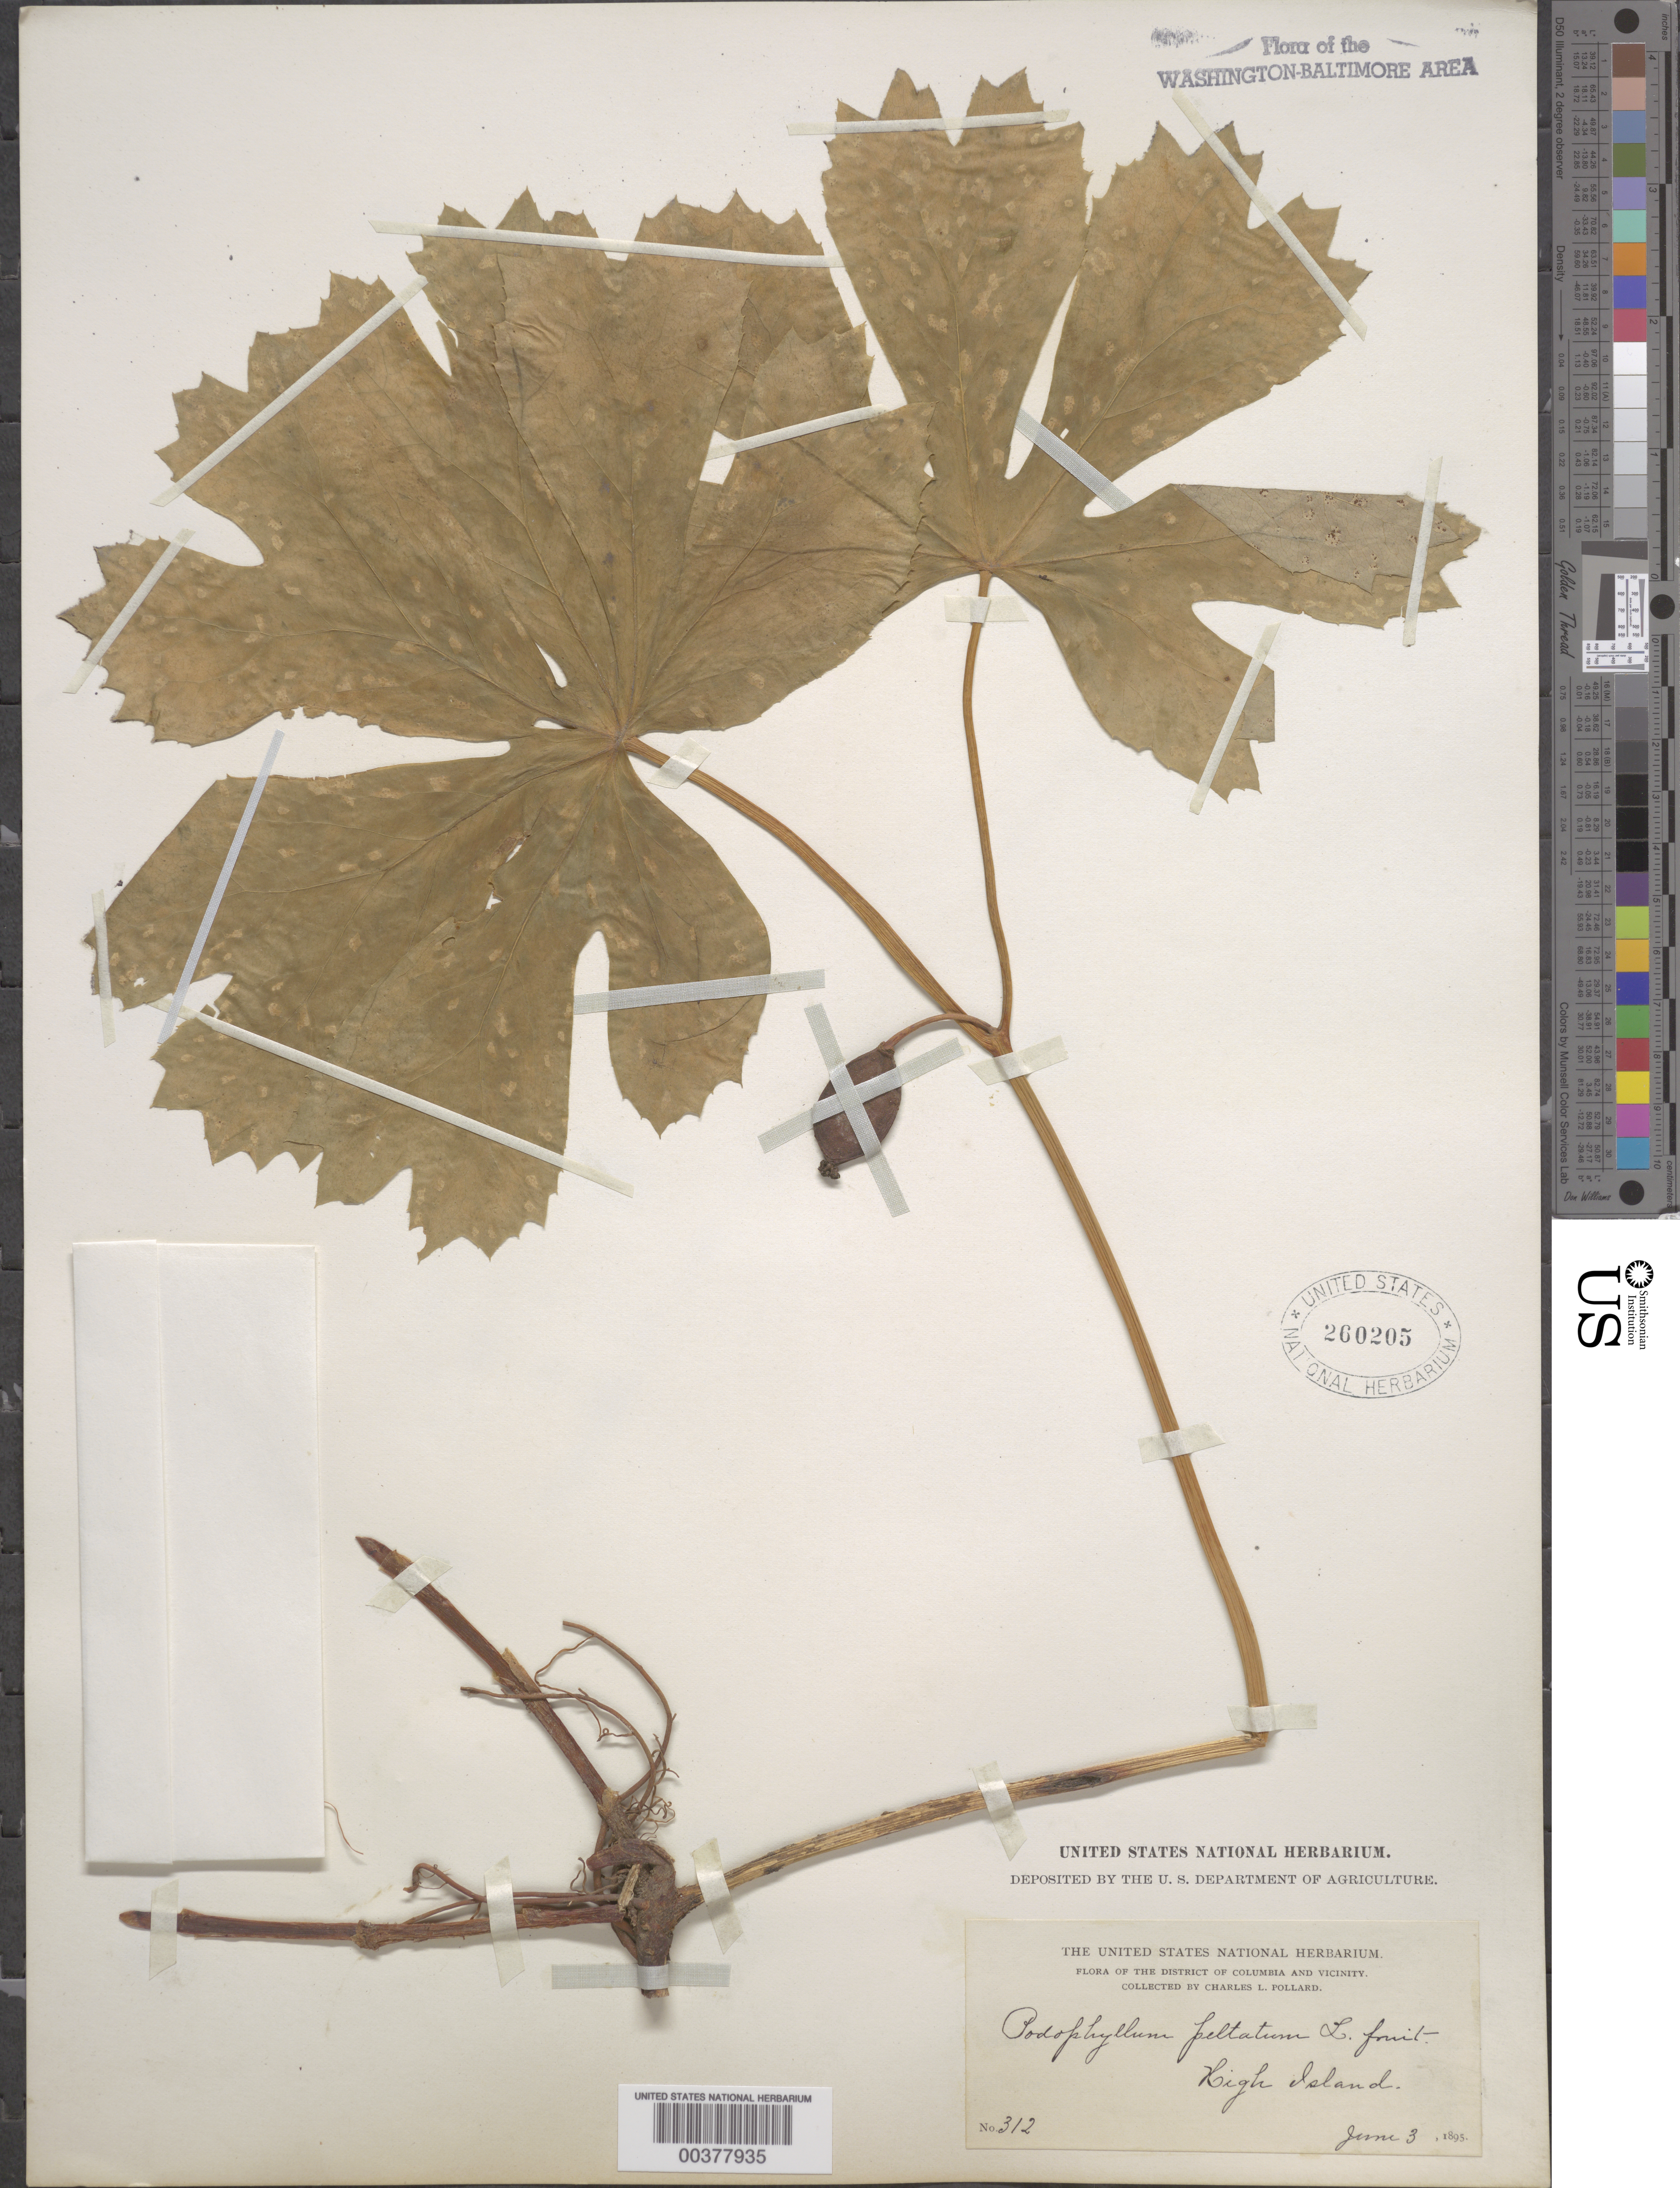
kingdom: Plantae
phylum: Tracheophyta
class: Magnoliopsida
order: Ranunculales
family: Berberidaceae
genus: Podophyllum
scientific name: Podophyllum peltatum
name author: L.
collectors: C. L. Pollard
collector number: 312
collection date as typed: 03 Jun 1895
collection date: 1895-06-03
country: United States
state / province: Maryland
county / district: Montgomery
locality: High Island C. & O. Canal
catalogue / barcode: US 260205